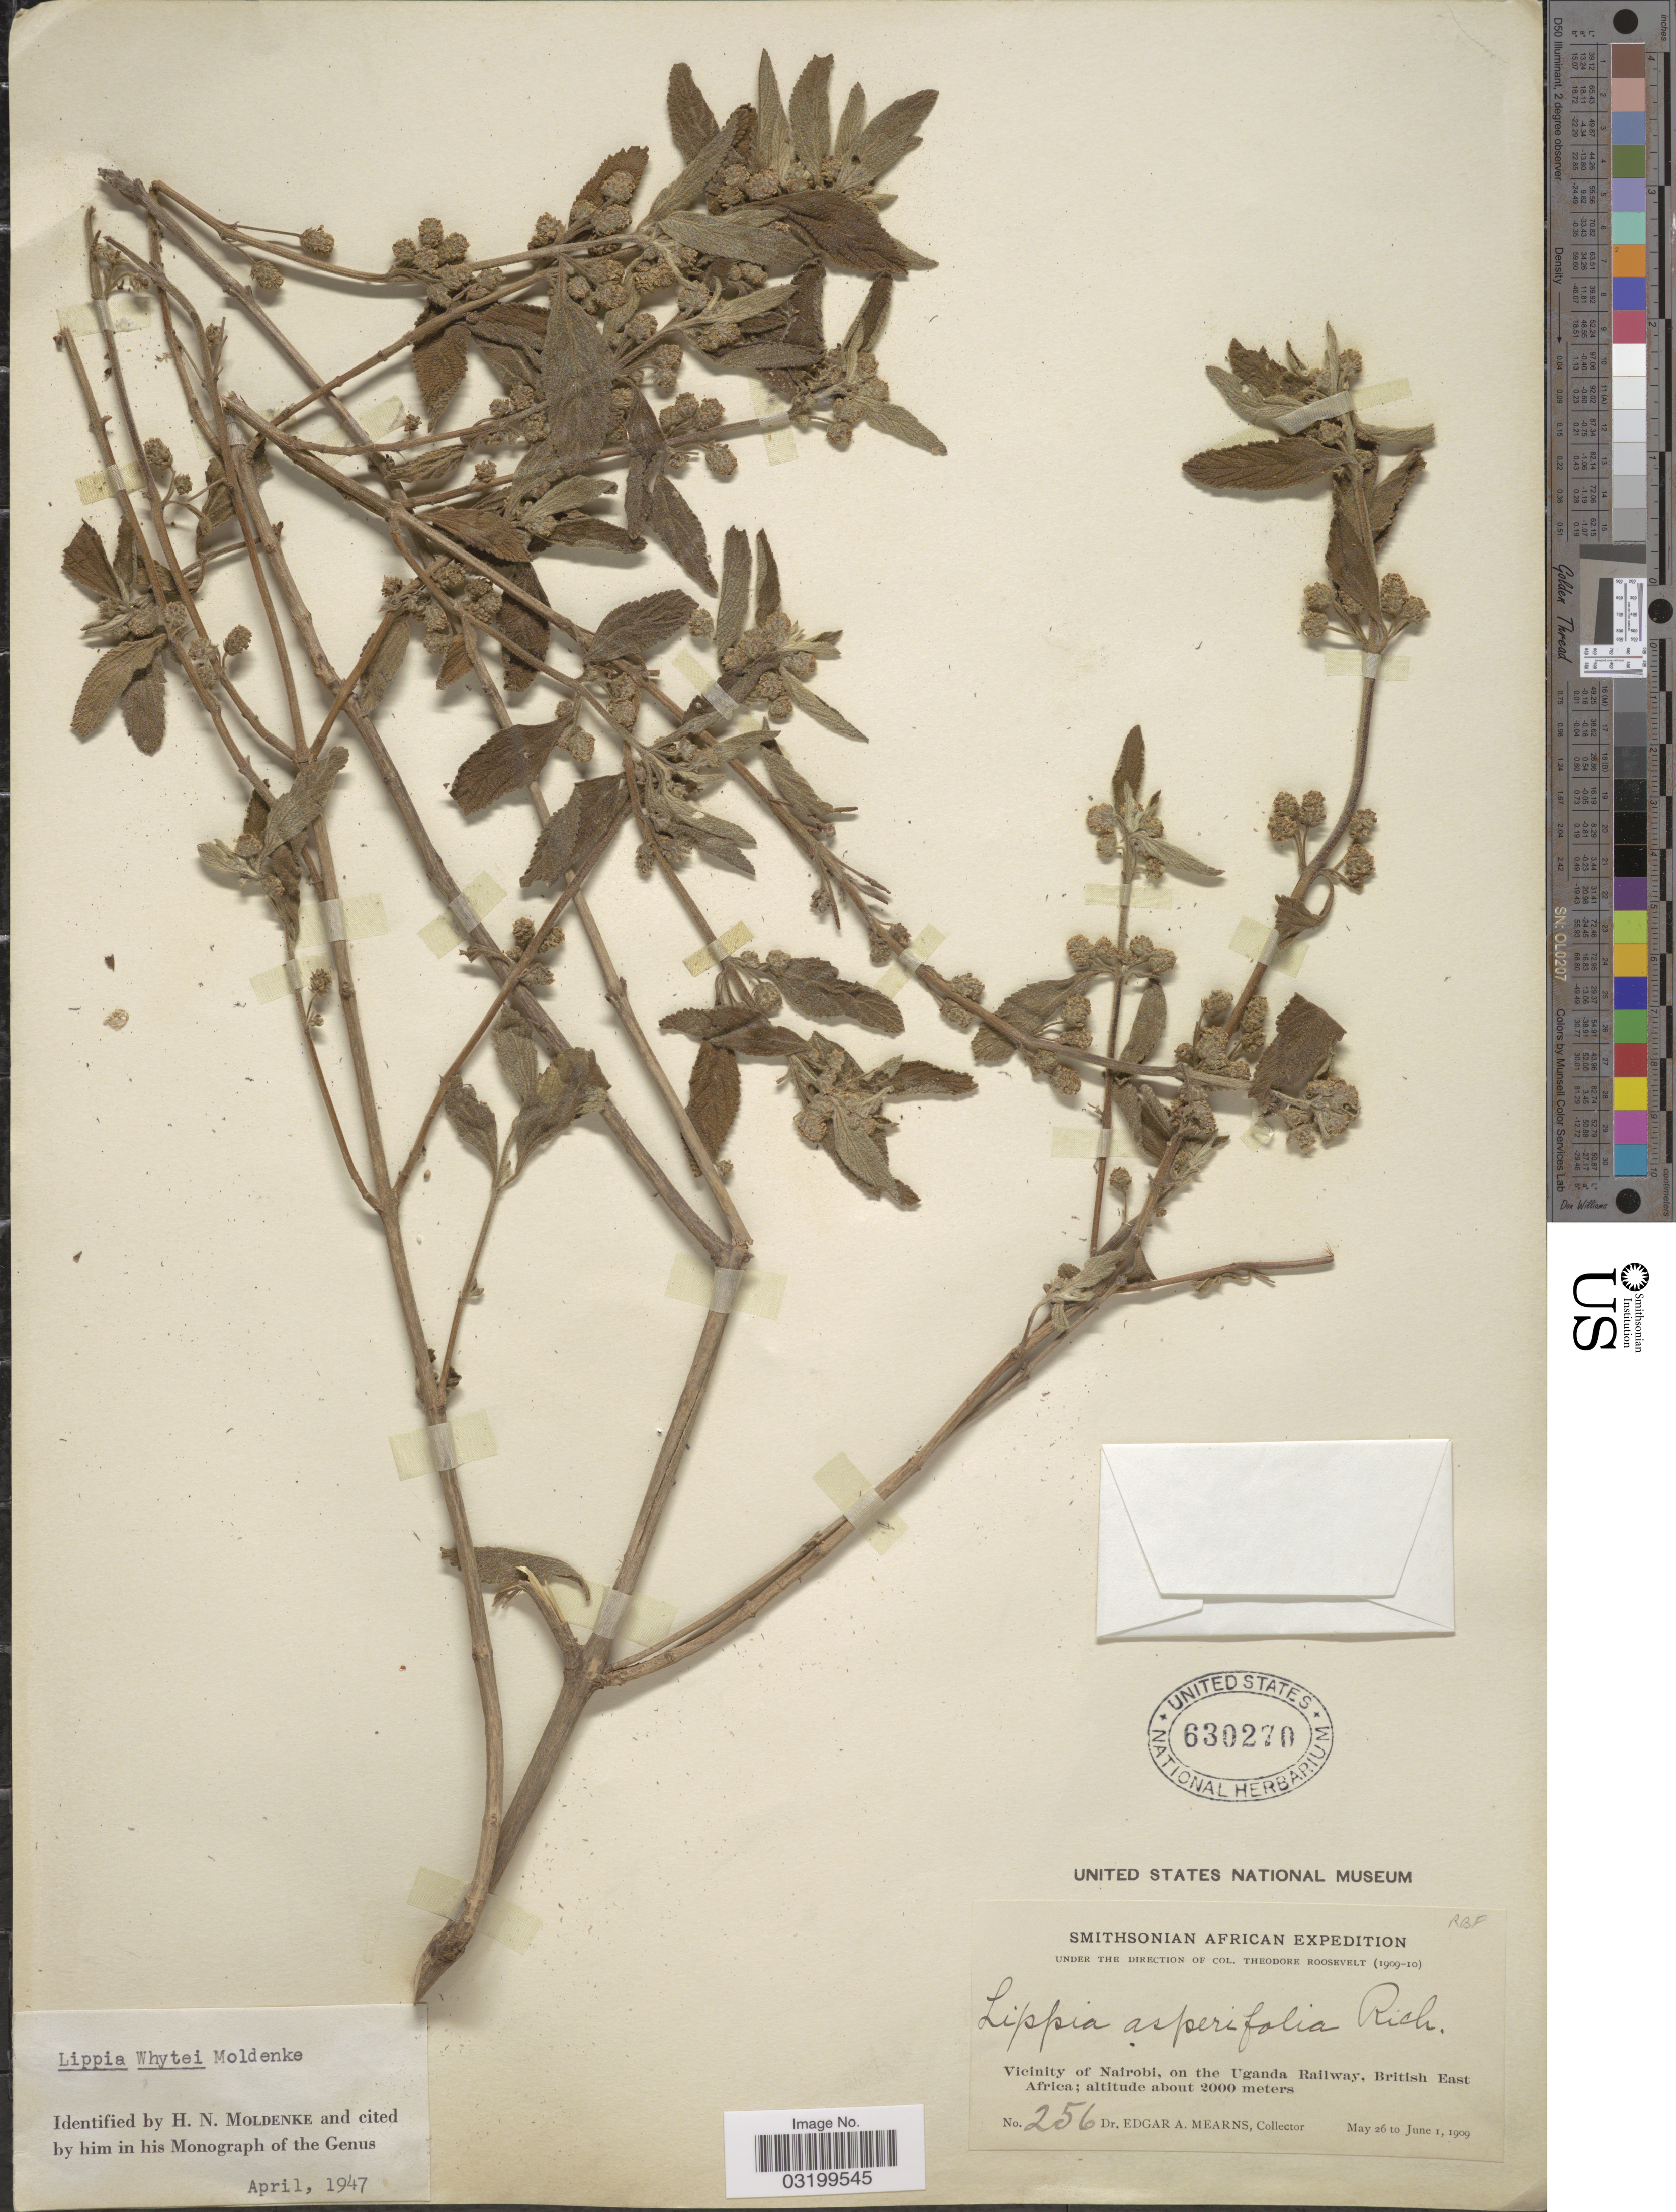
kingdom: Plantae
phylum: Tracheophyta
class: Magnoliopsida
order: Lamiales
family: Verbenaceae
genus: Lippia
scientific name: Lippia whytei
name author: Moldenke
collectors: E. A. Mearns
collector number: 256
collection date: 1909-05-26/1909-06-01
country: Kenya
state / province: Nairobi Area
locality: Vicinity of Nairobi, on the Uganda Railway, British East Africa.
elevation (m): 2000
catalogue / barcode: US 630270